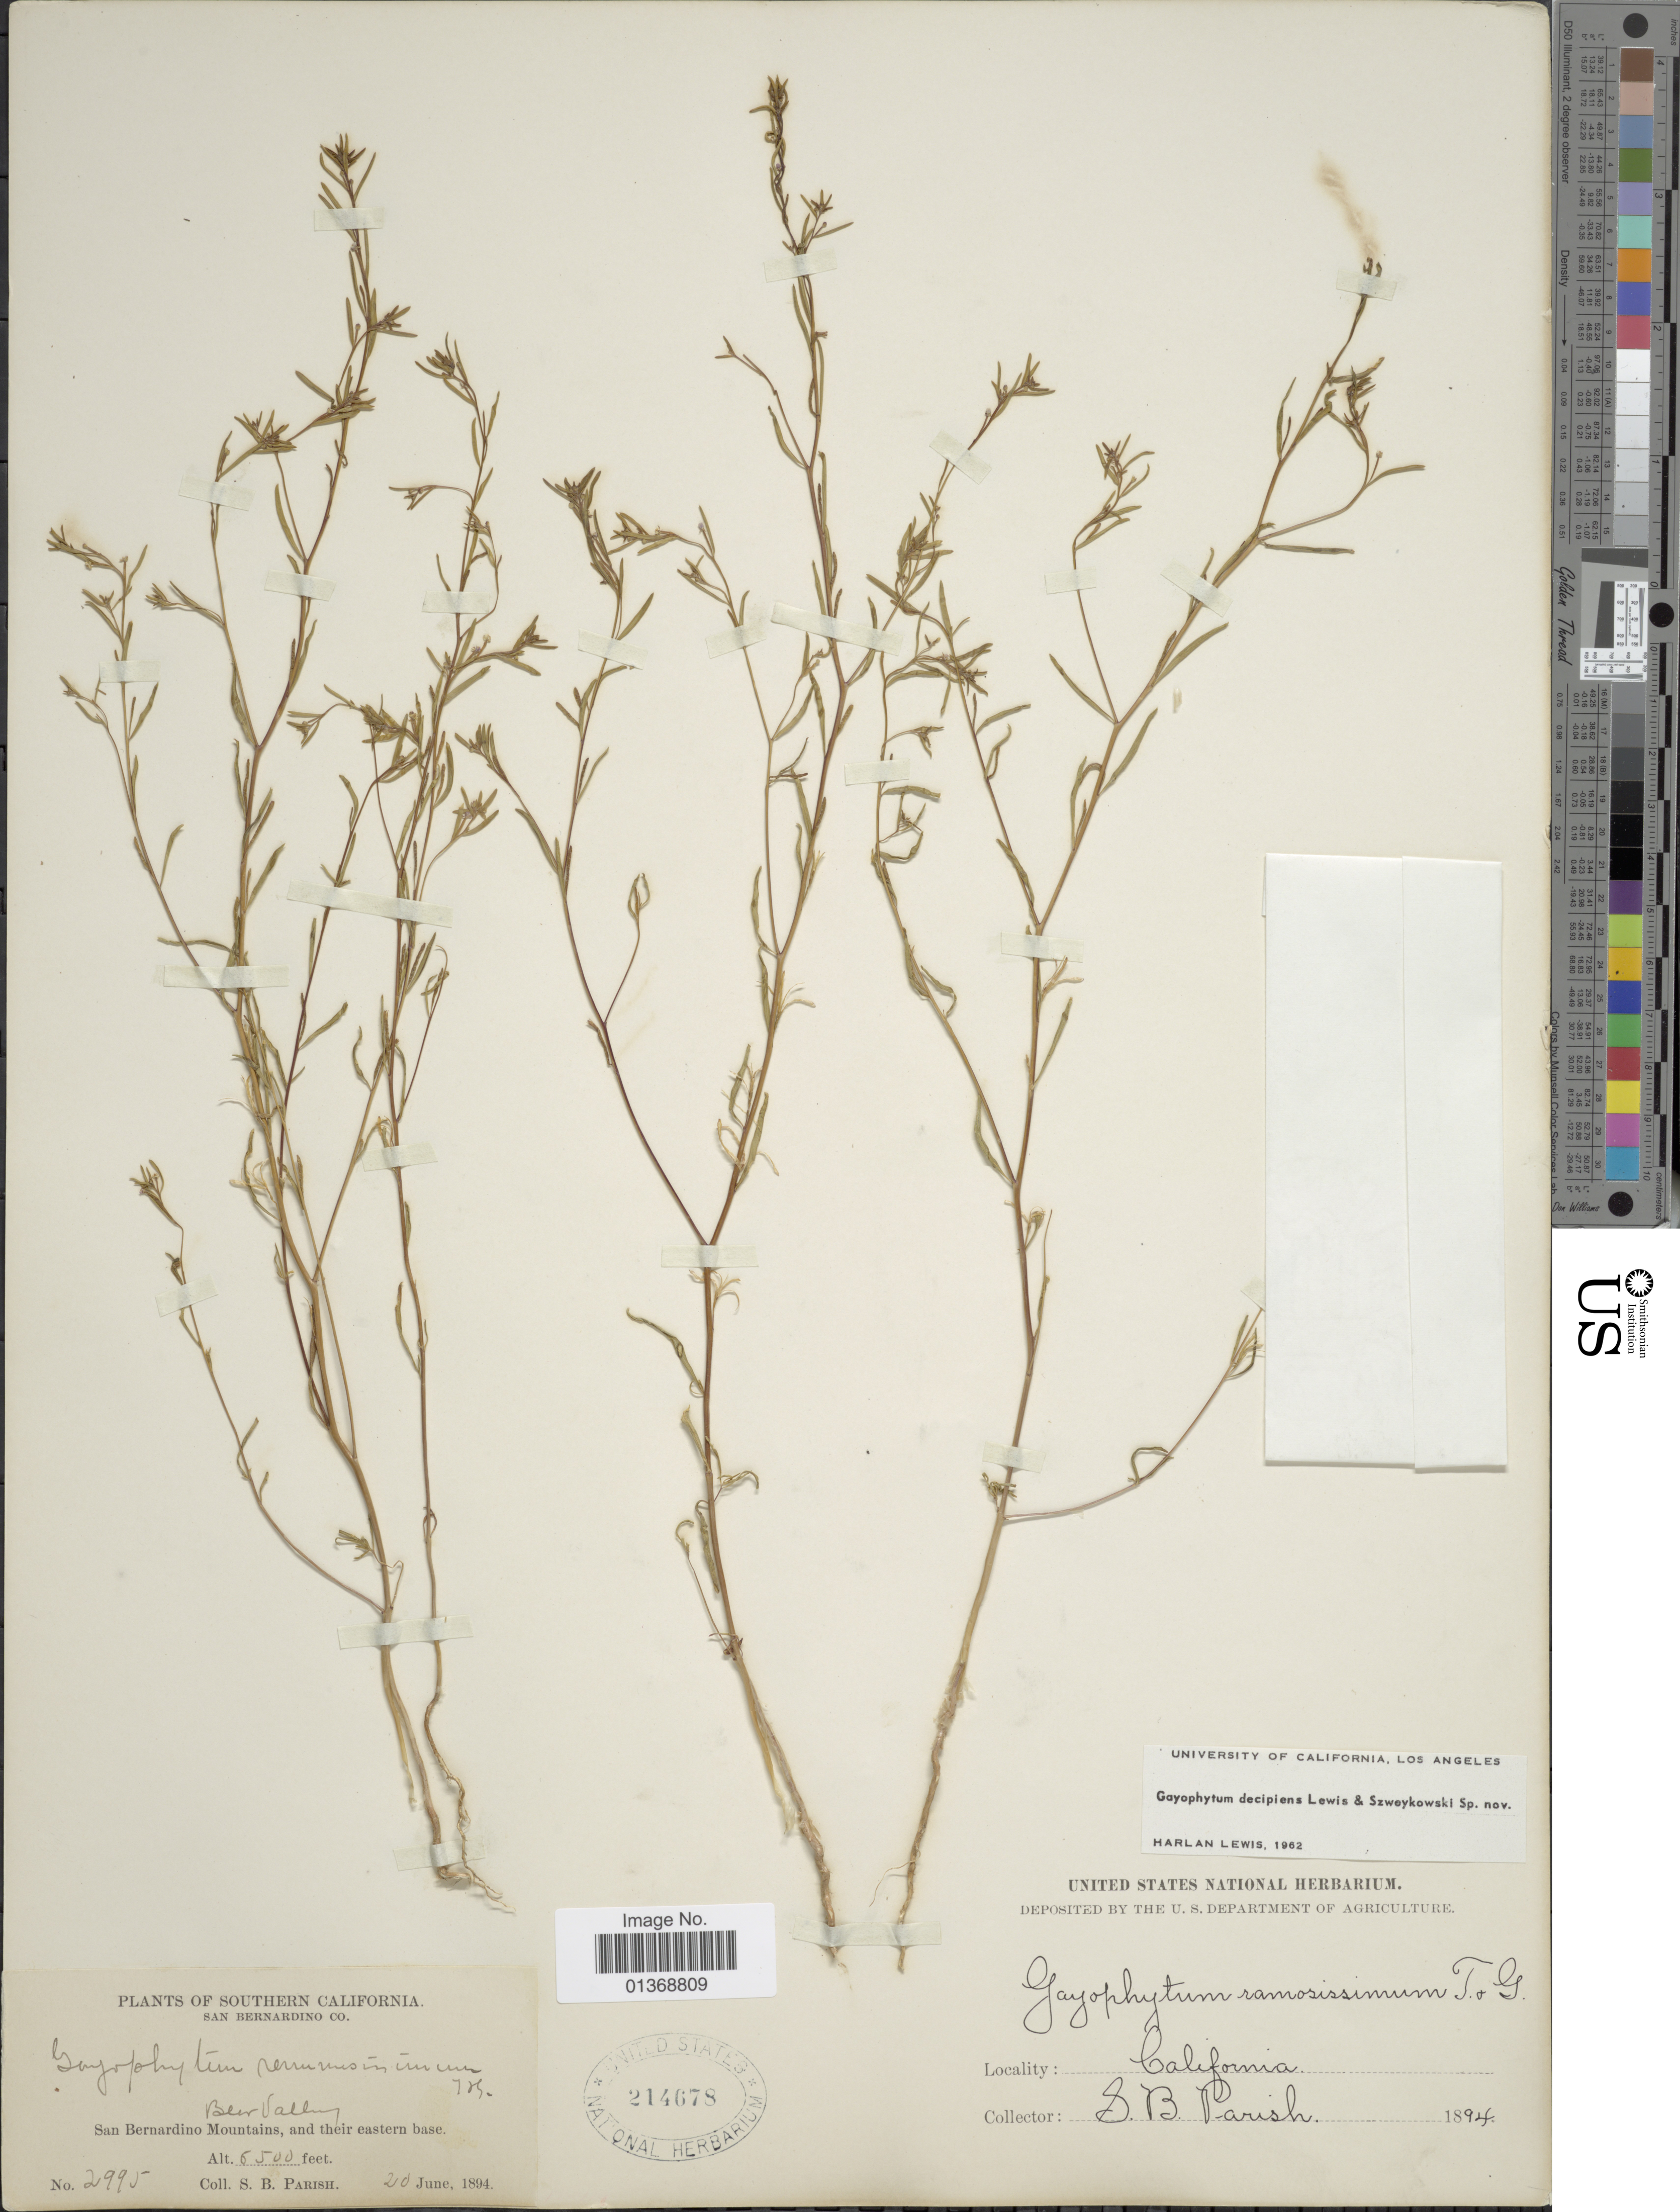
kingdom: Plantae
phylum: Tracheophyta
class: Magnoliopsida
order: Myrtales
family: Onagraceae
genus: Gayophytum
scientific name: Gayophytum decipiens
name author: F. H. Lewis & Szweyk.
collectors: S. B. Parish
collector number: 2995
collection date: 1894-06-20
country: United States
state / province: California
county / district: San Bernardino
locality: Southern California, San Bernardino Co., Beer Valley, San Bernardino Mountains, and their eastern base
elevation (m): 1981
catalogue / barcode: US 214678